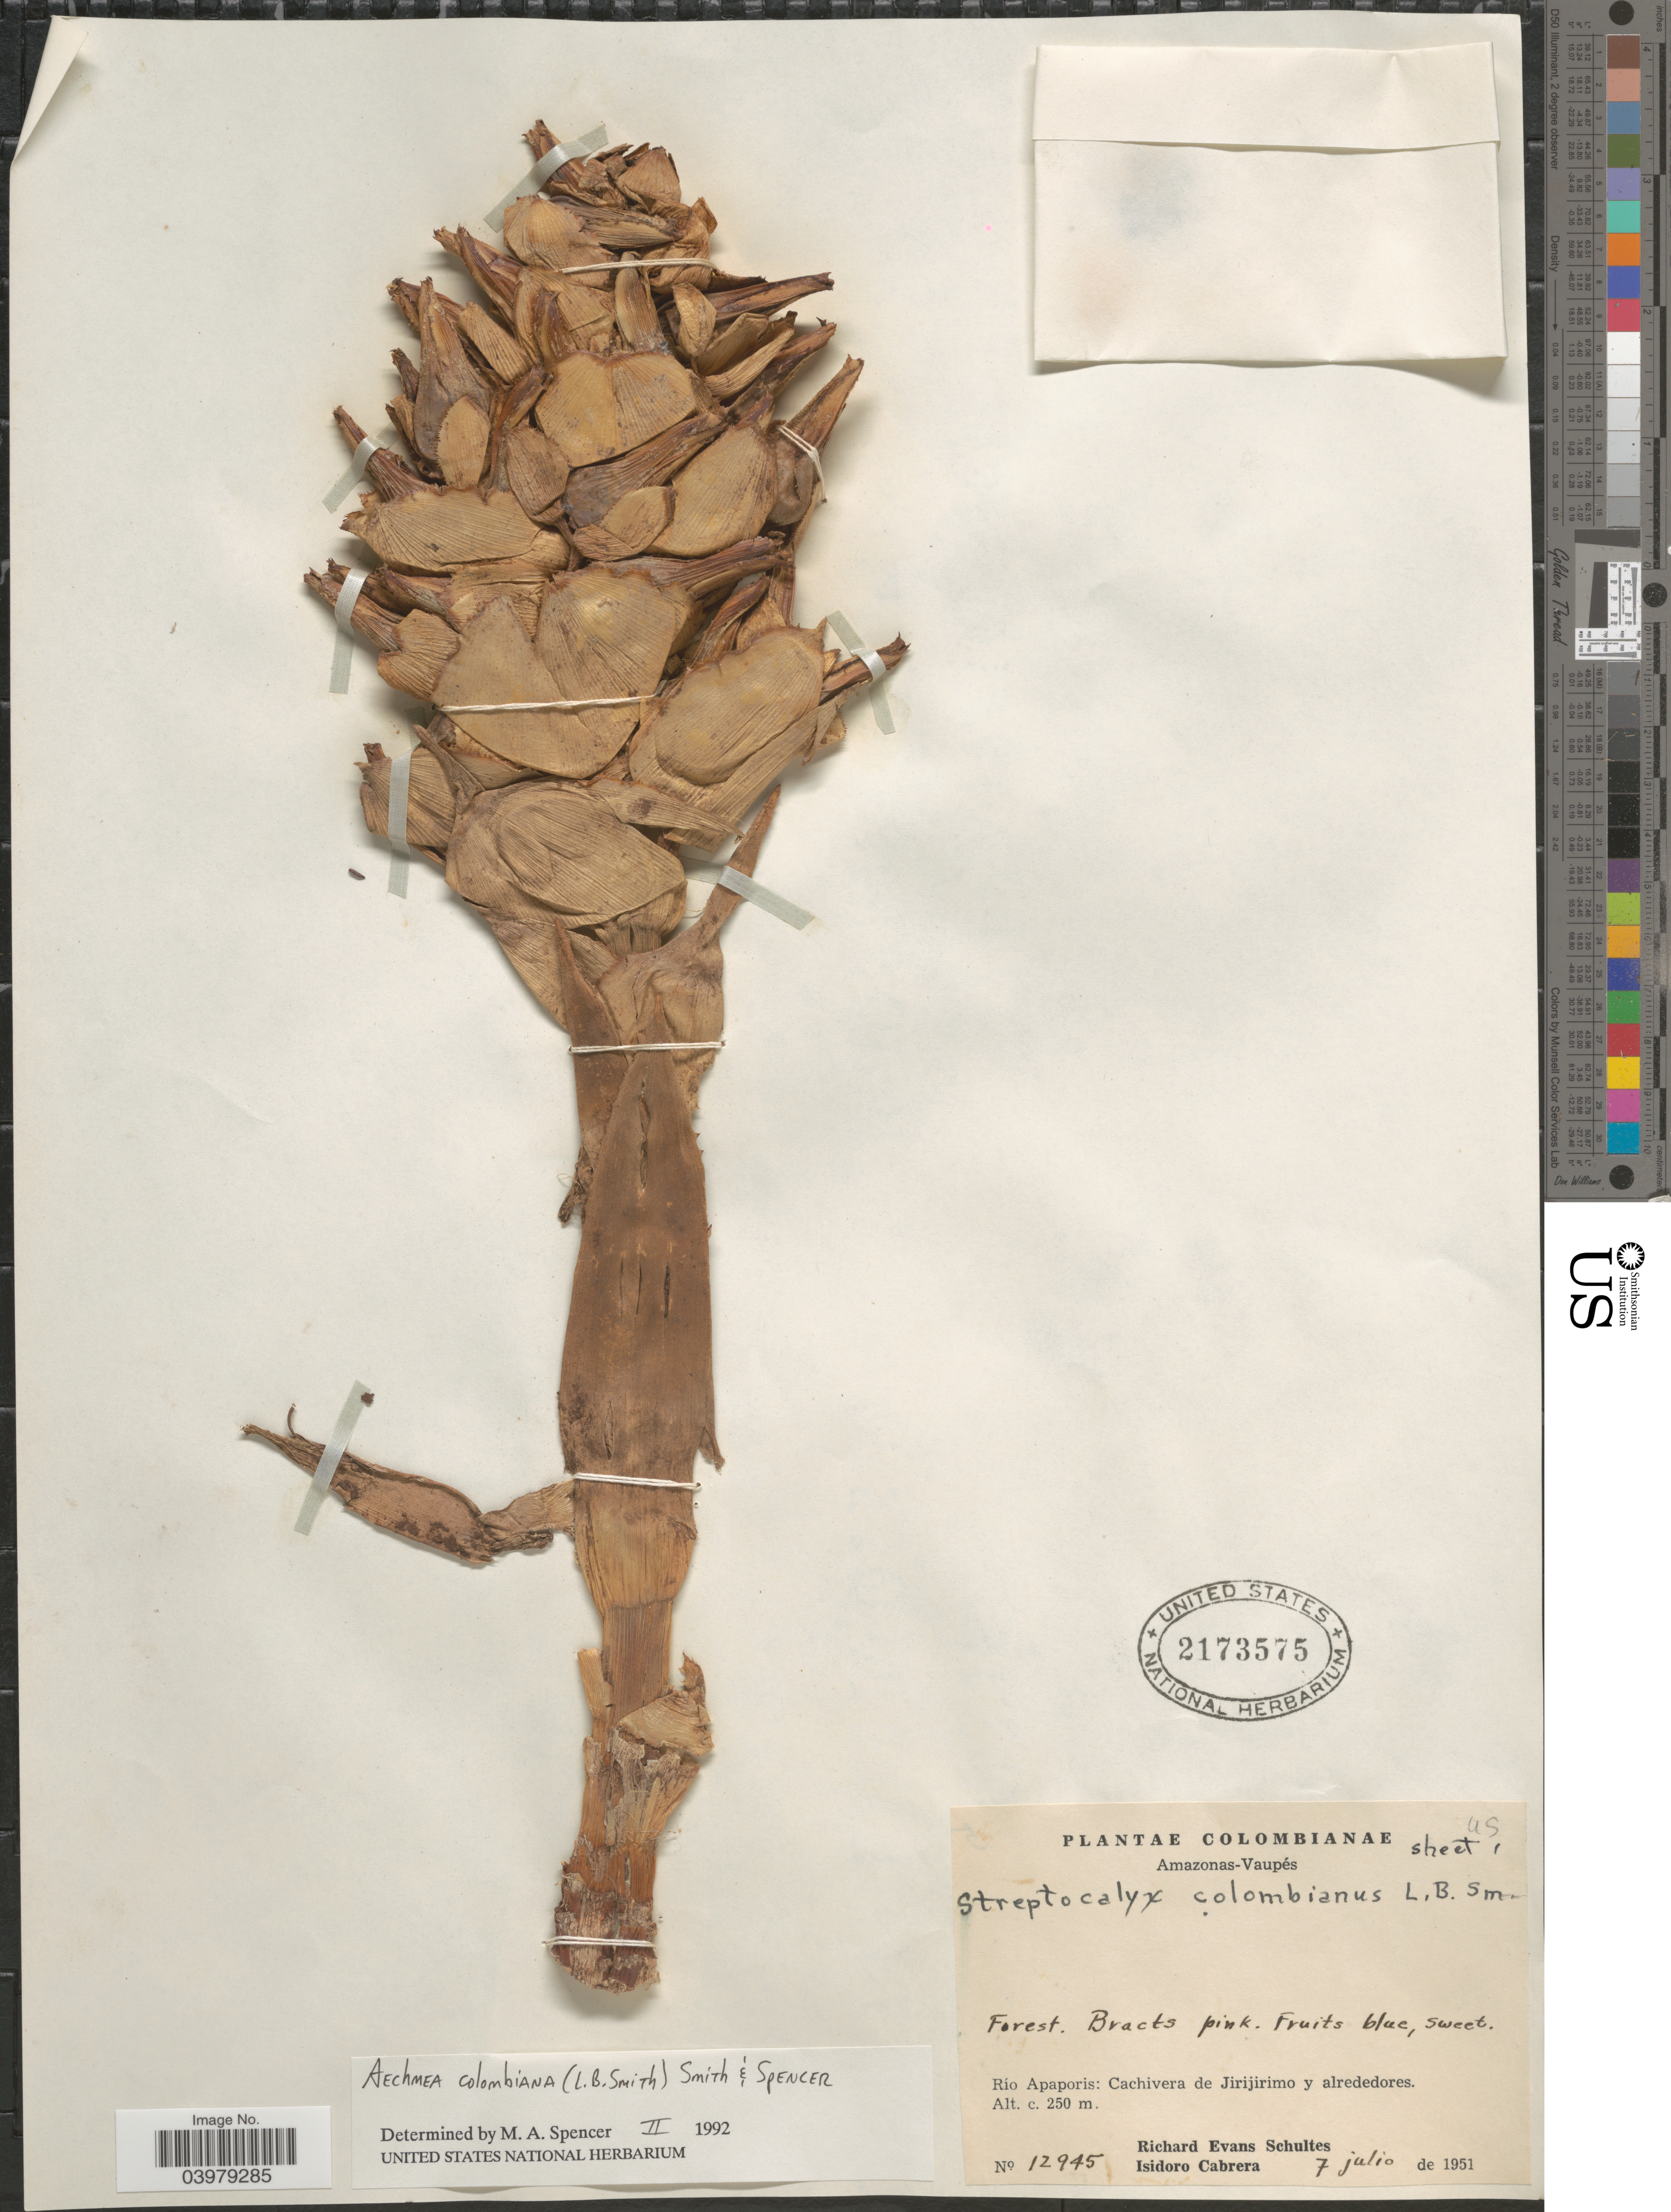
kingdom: Plantae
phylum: Tracheophyta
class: Liliopsida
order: Poales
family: Bromeliaceae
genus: Aechmea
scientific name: Aechmea colombiana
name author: (L.B. Sm.) L.B. Sm. & M.A. Spencer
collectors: R. E. Schultes & I. Cabrera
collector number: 12945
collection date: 1951-07-07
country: Colombia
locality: Amazonas-Vaupés. Río Apaporis: Cachivera de Jirijirimo y alrededores.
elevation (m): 250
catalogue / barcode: US 2173575